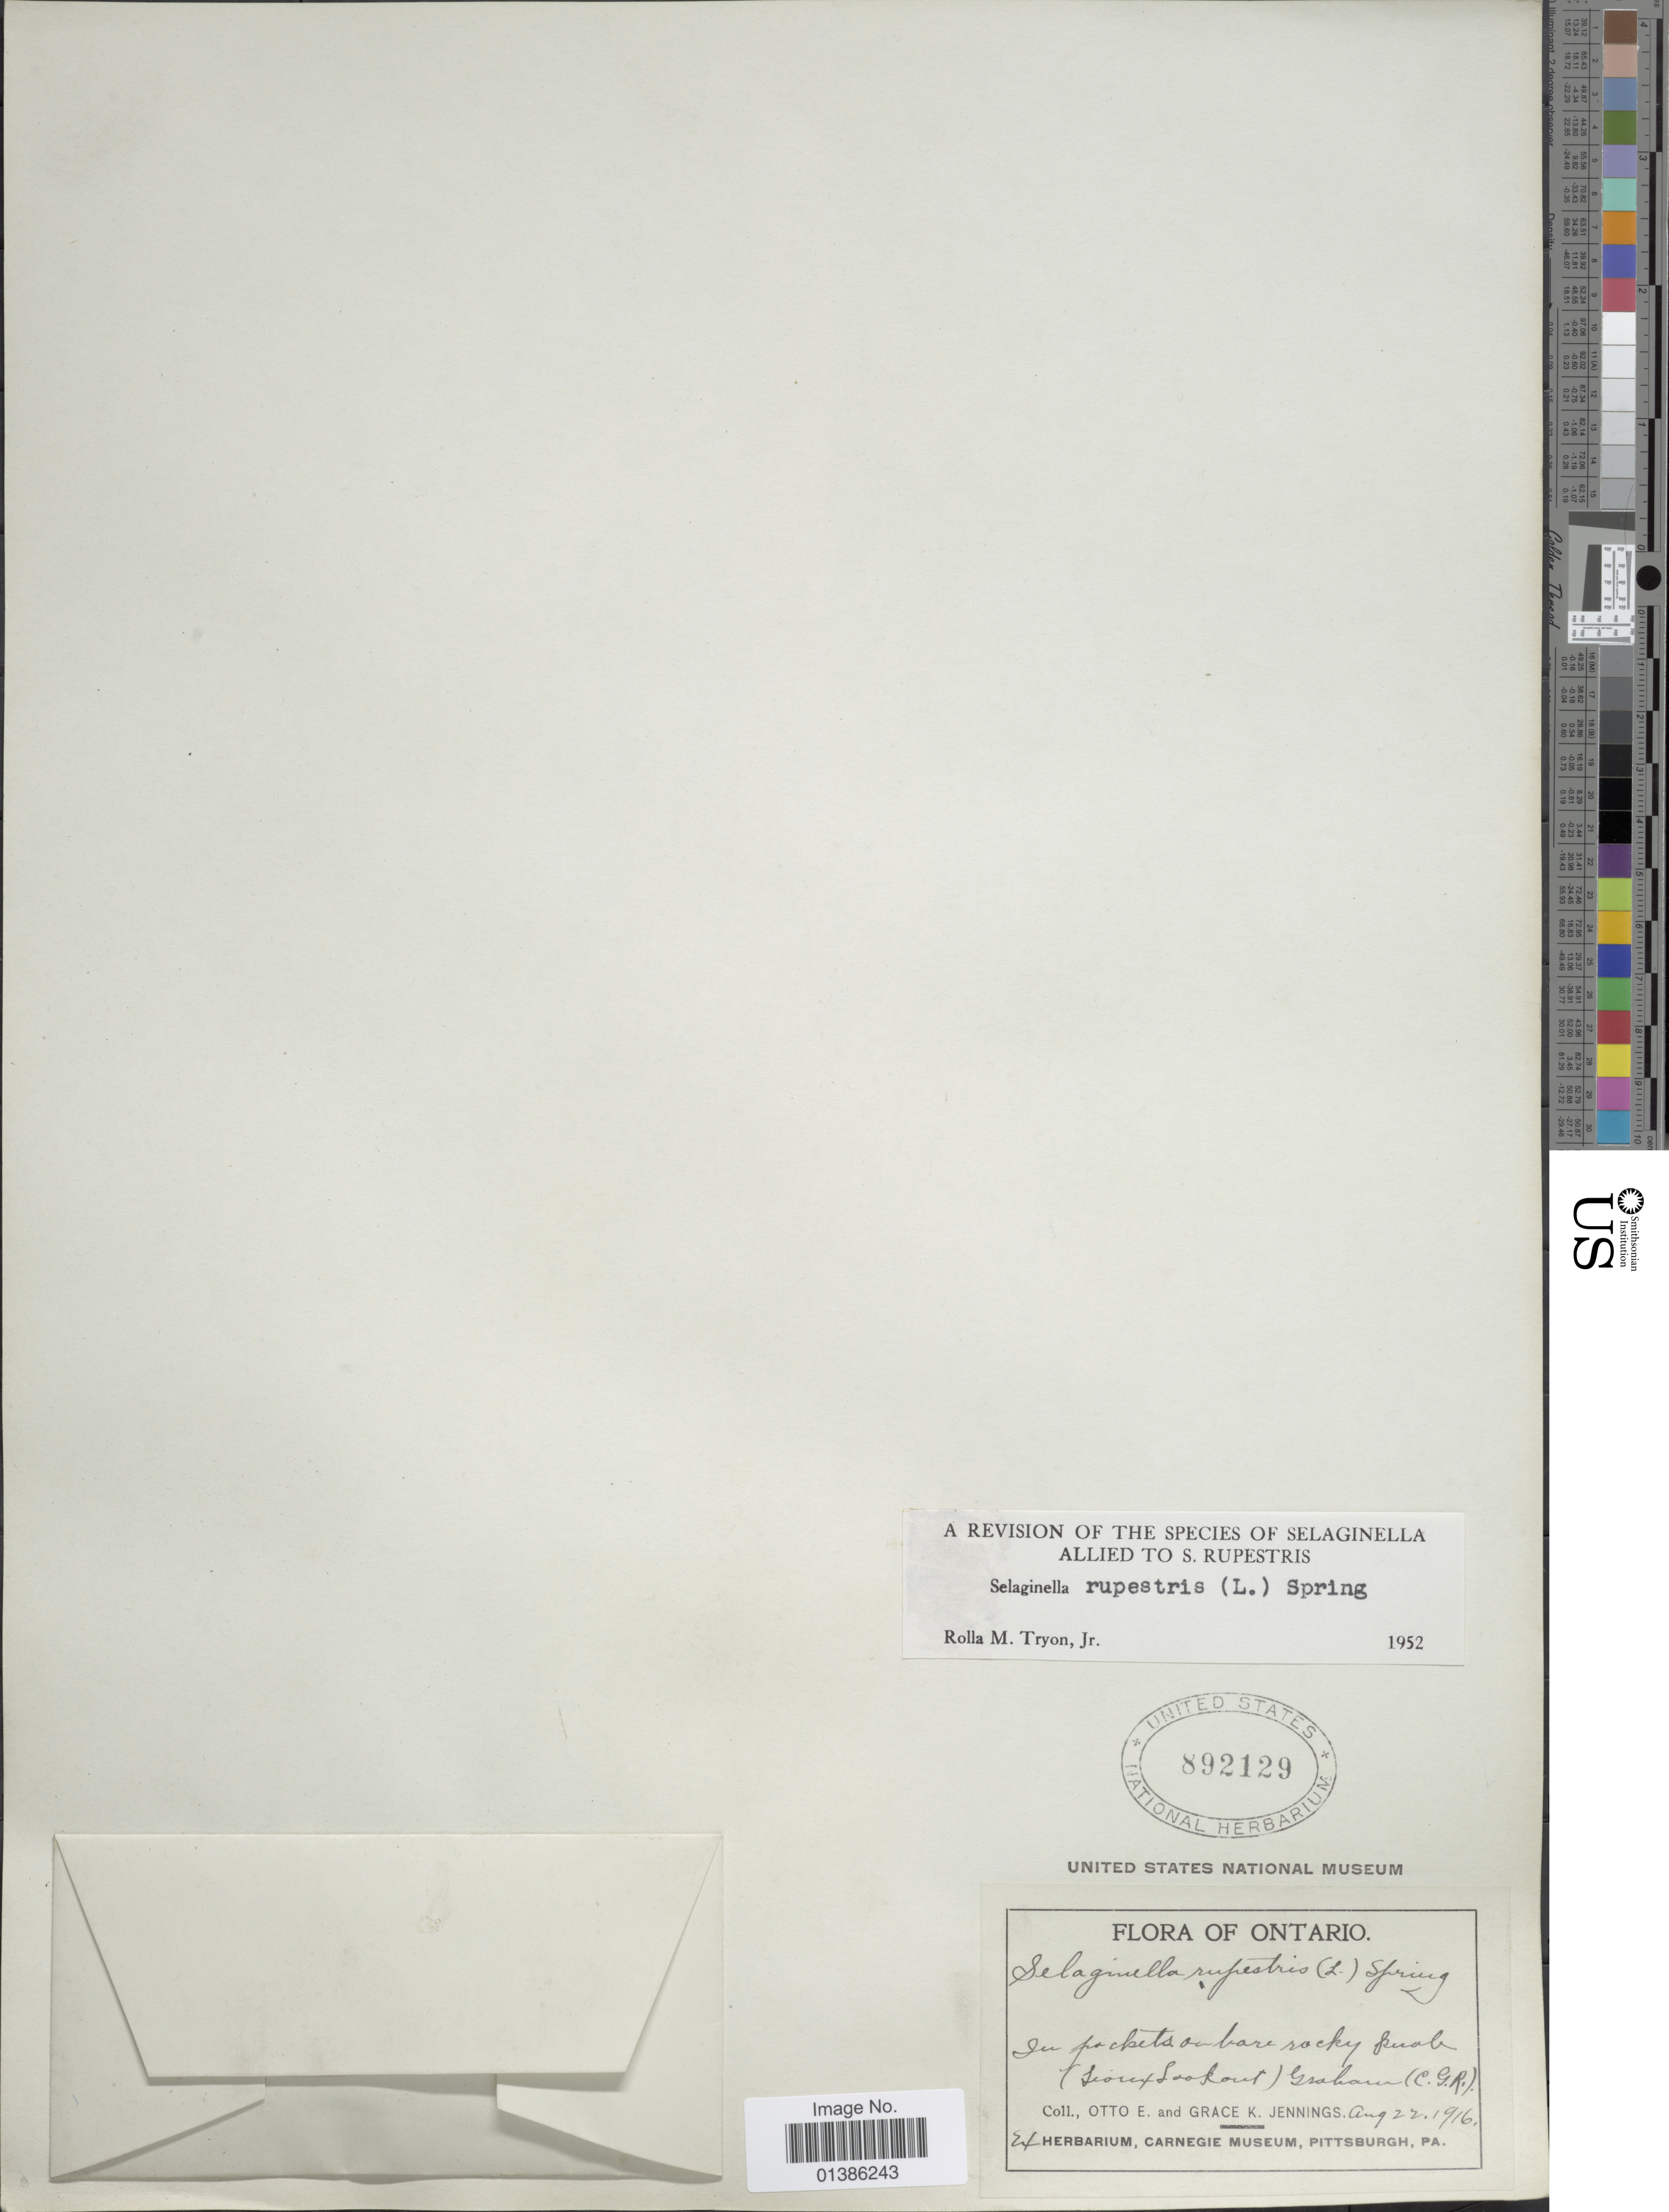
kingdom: Plantae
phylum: Tracheophyta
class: Lycopodiopsida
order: Selaginellales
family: Selaginellaceae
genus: Selaginella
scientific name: Selaginella rupestris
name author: (L.) Spring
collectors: O. E. Jennings & G. K. Jennings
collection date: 1916-08-22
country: Canada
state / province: Ontario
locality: In pockets on bare rocky knob (Sioux Lookout) Graham (C.G.R.).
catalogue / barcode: US 892129